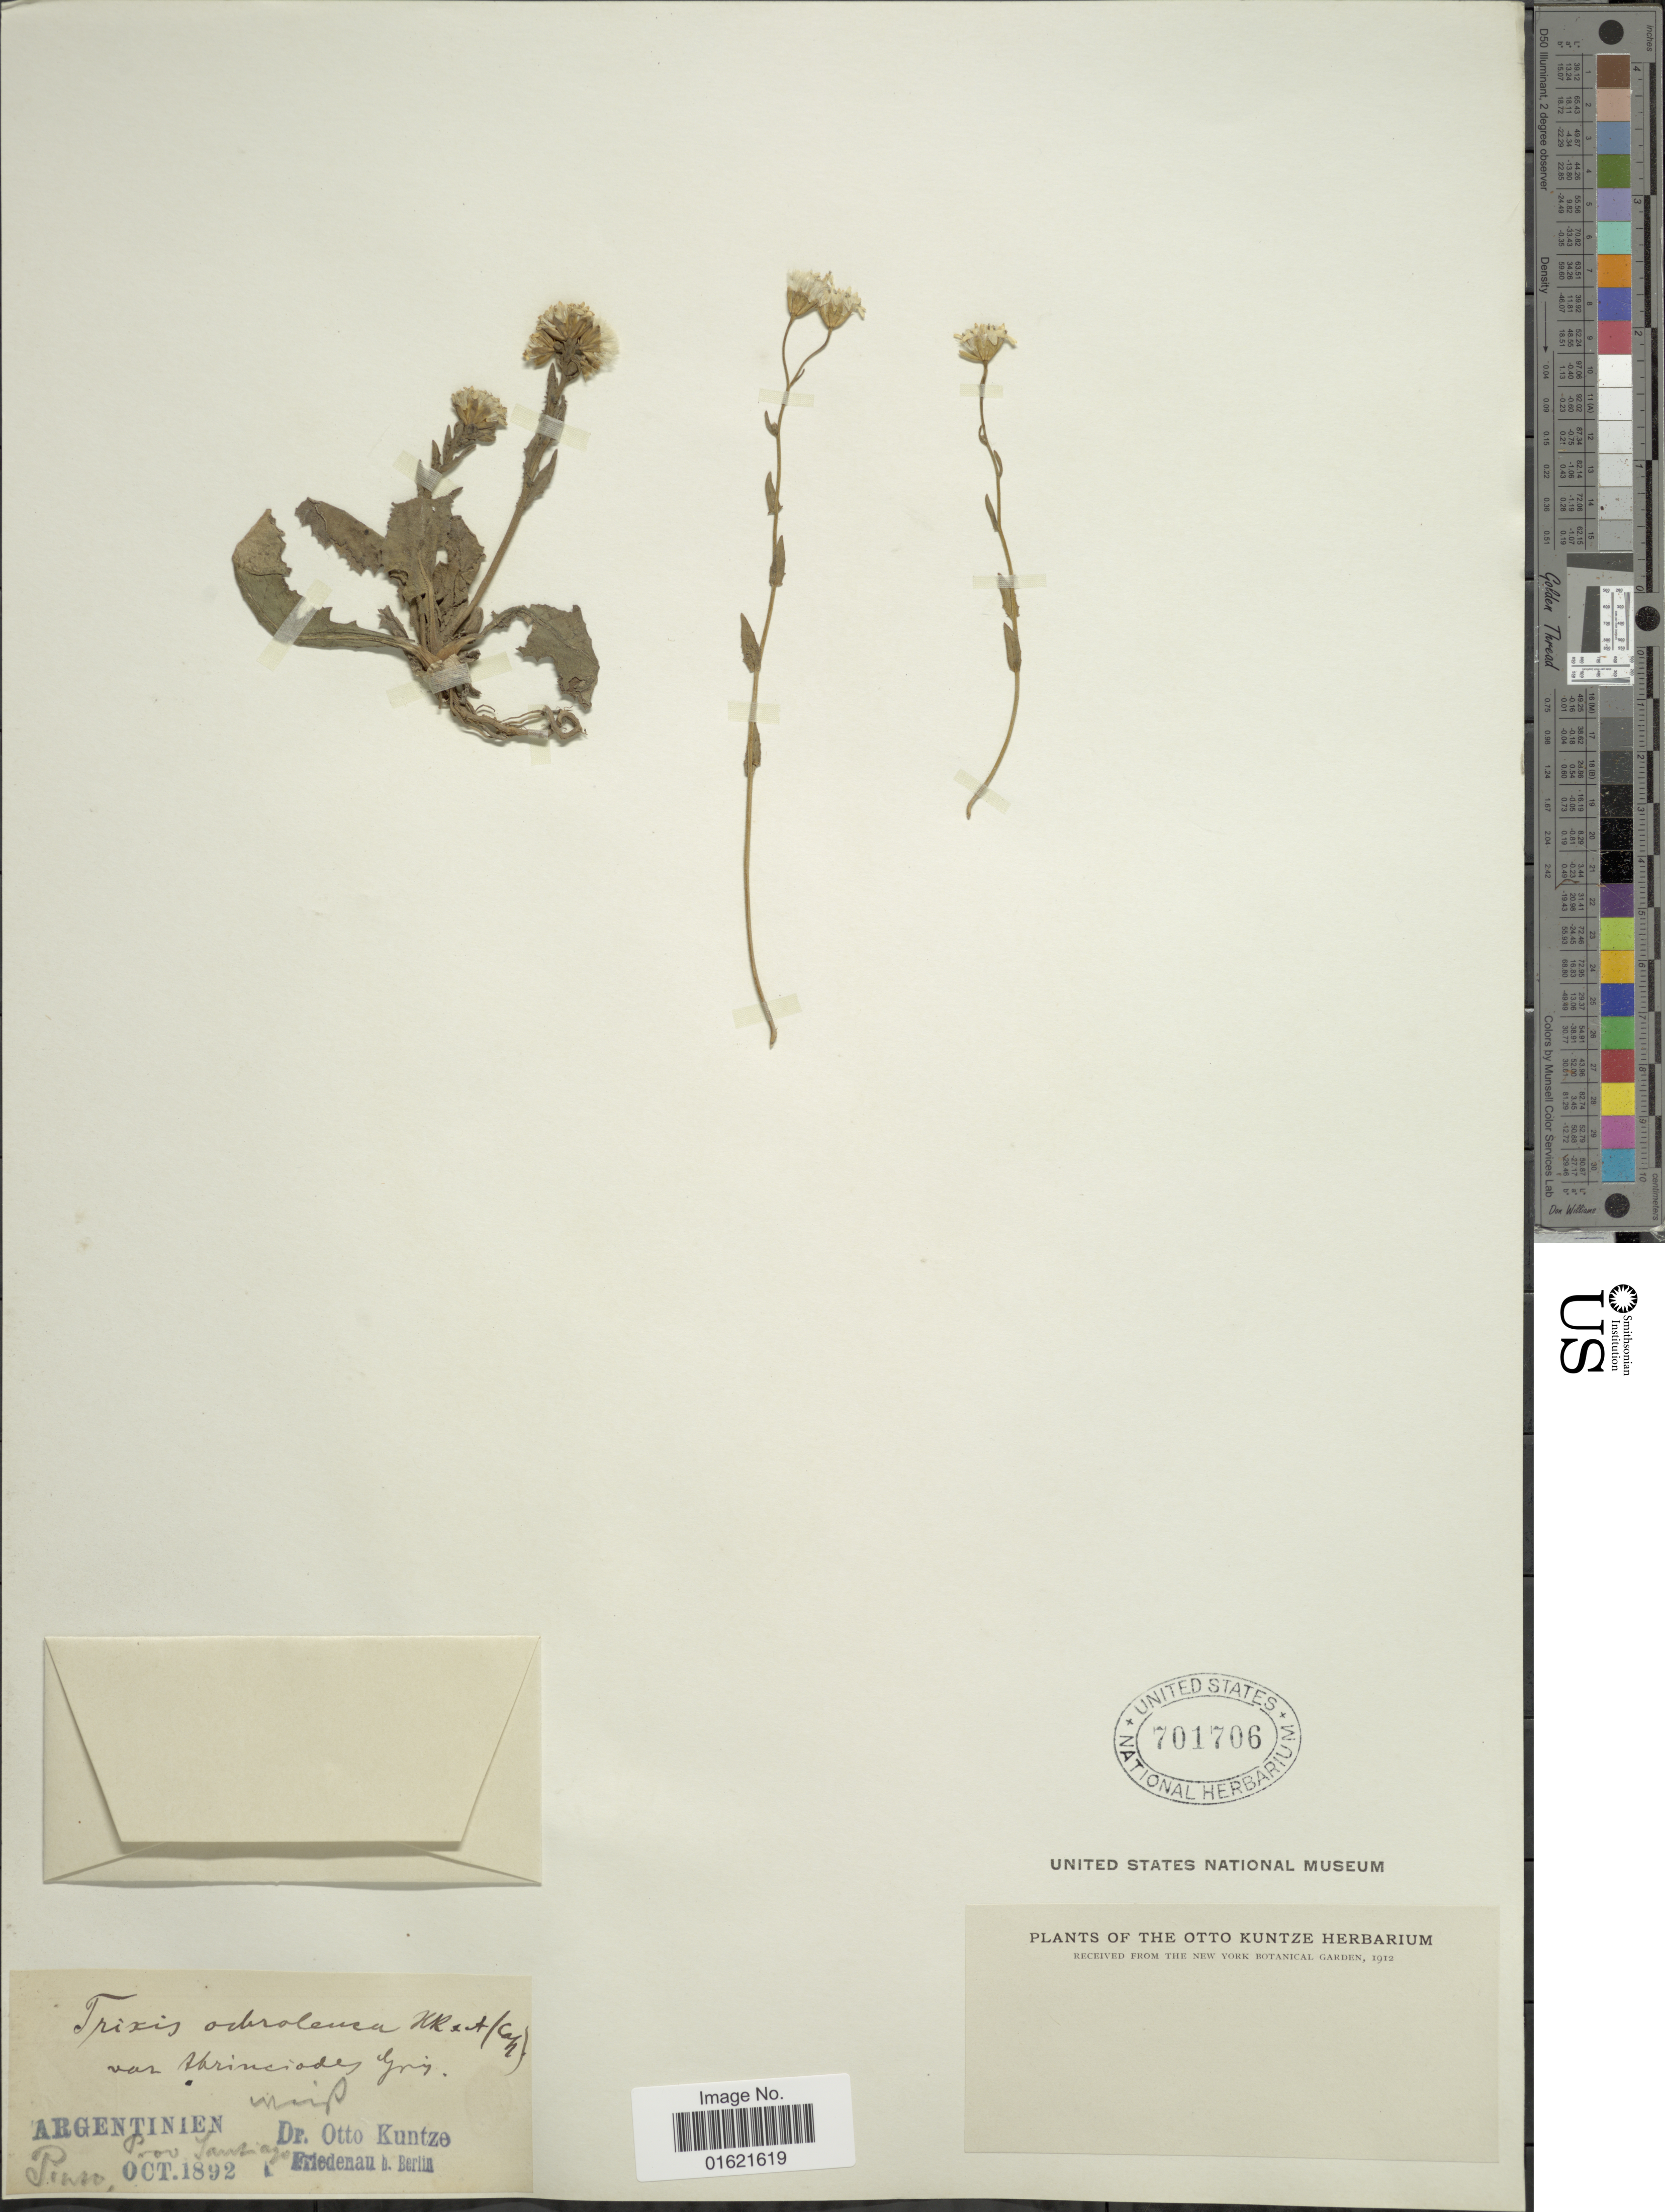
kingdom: Plantae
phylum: Tracheophyta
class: Magnoliopsida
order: Asterales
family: Asteraceae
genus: Holocheilus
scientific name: Holocheilus illustris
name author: (Vell.) Cabrera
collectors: C.E.O. Kuntze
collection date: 1892-10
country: Argentina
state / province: Santiago del Estero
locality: Pinto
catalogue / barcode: US 701706